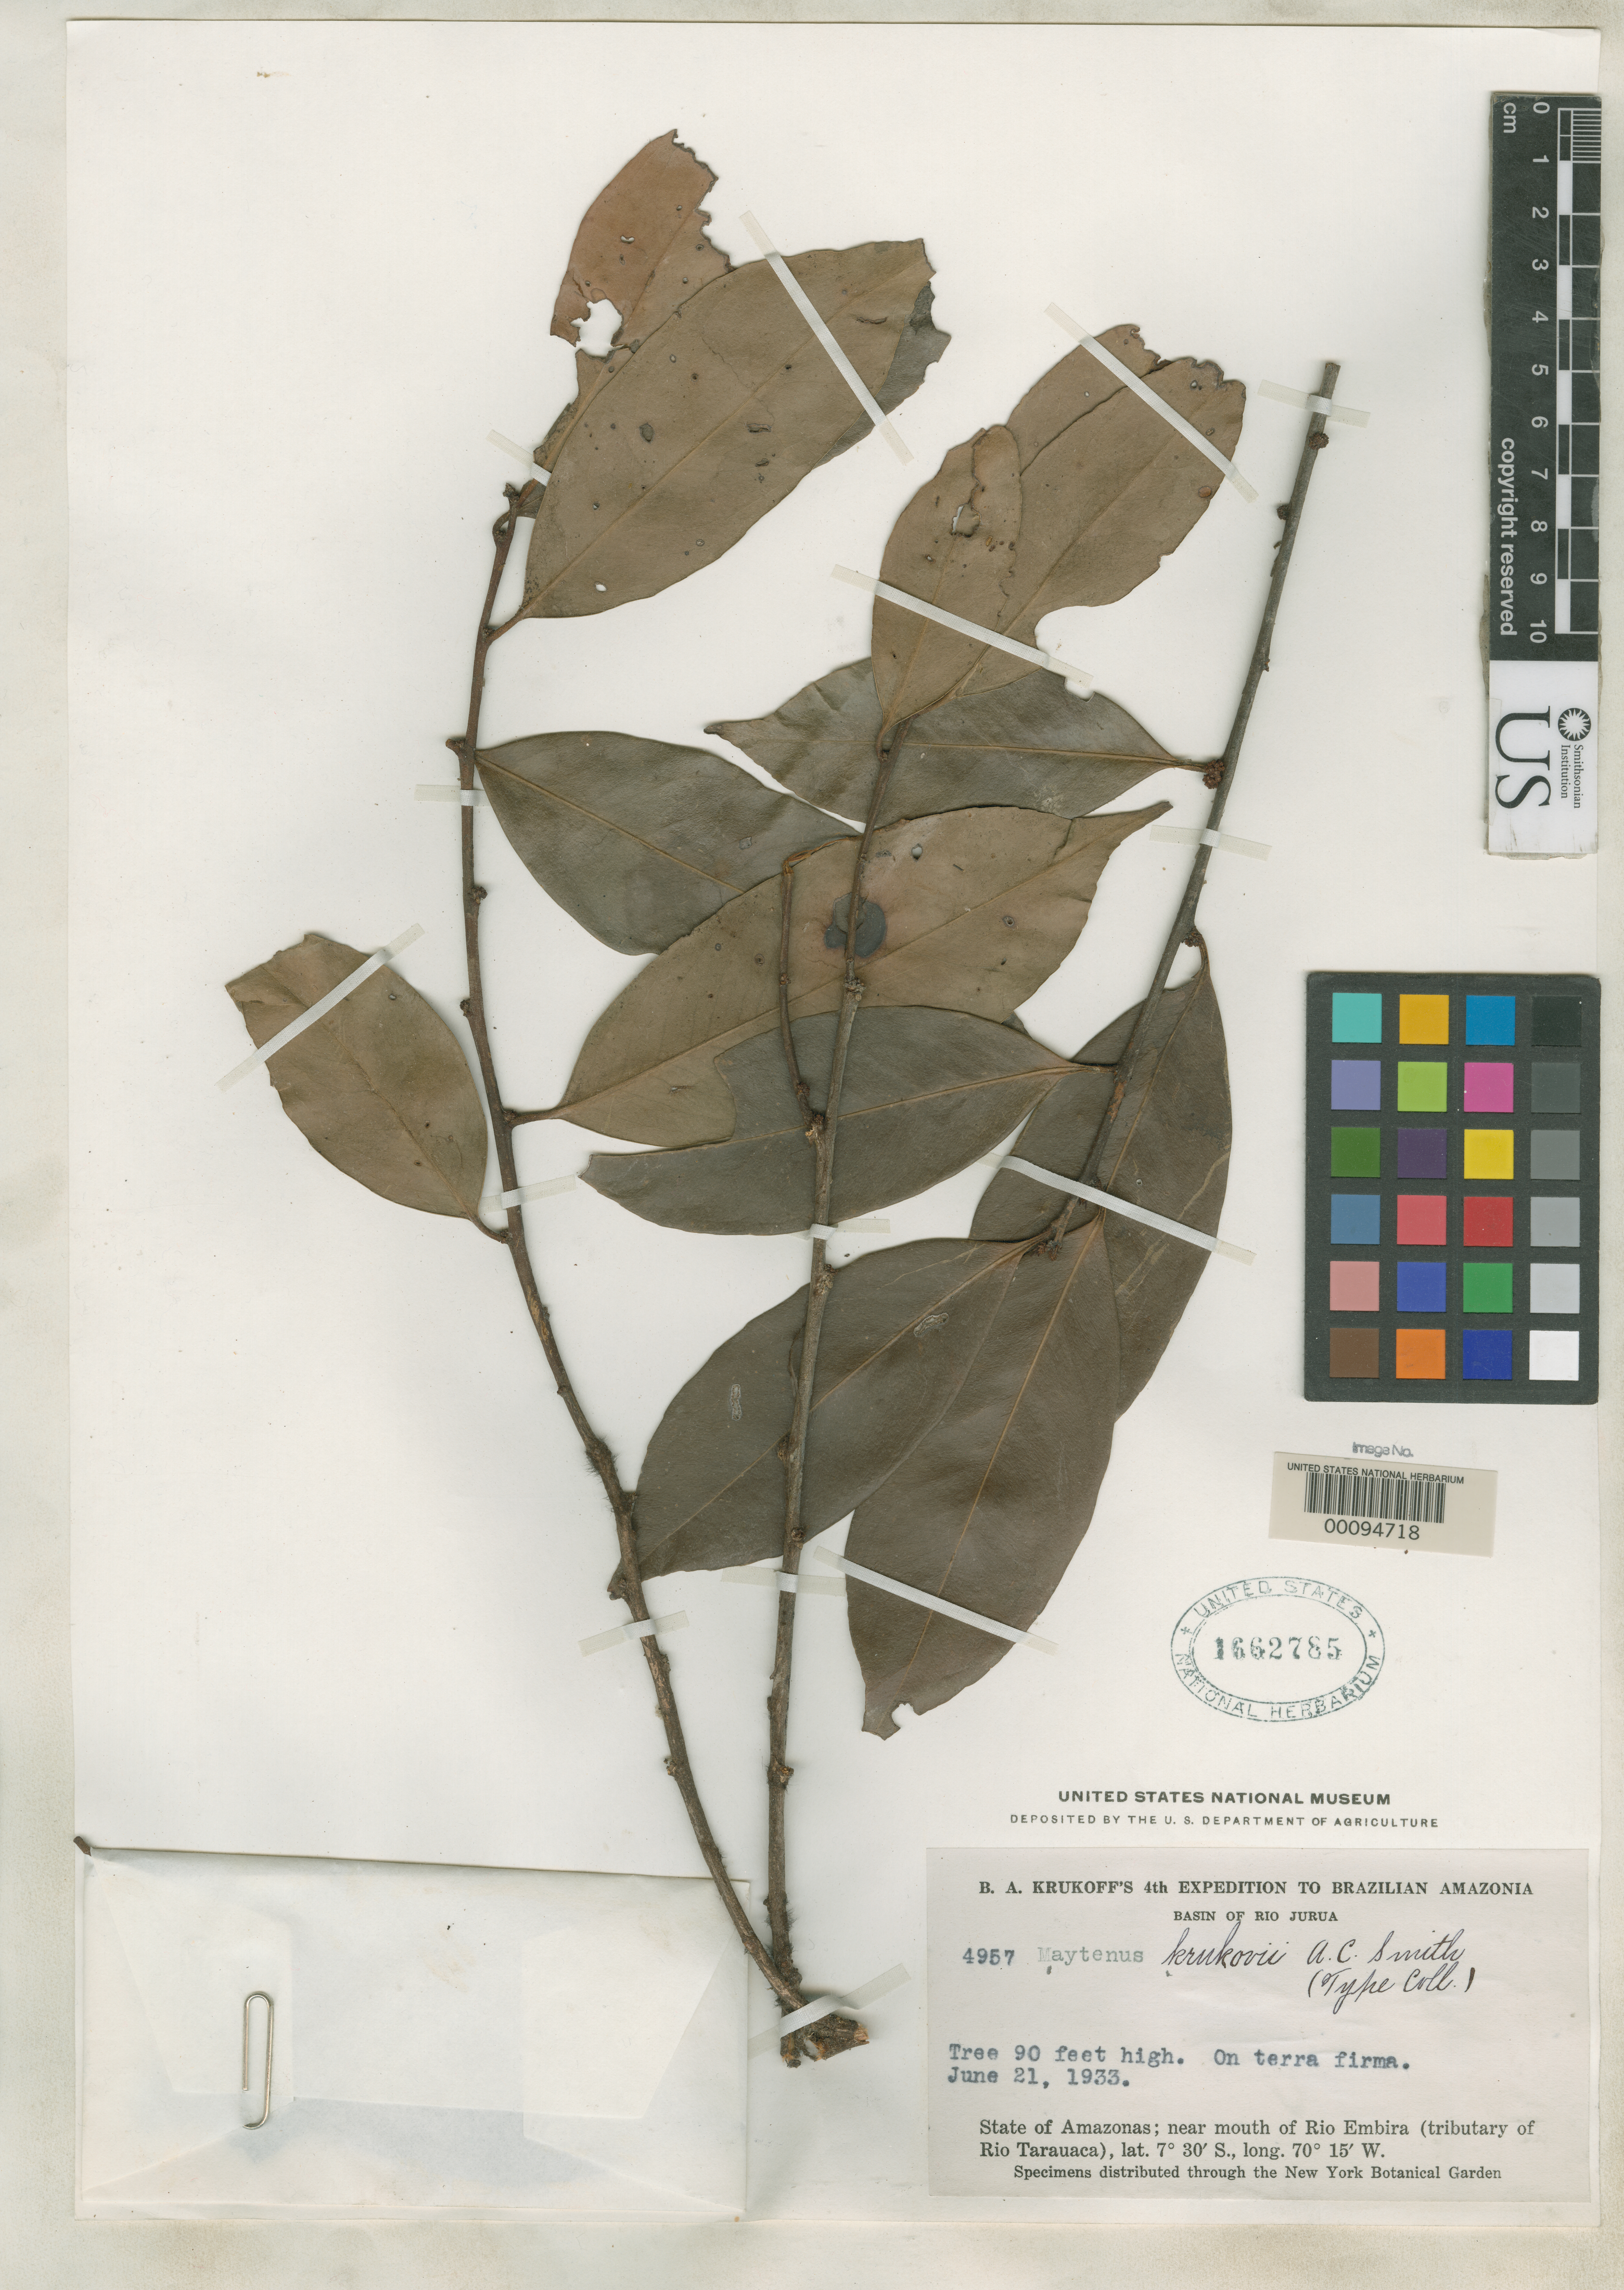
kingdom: Plantae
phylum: Tracheophyta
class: Magnoliopsida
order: Celastrales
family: Celastraceae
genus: Maytenus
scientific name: Maytenus krukovii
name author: A.C. Sm.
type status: Isotype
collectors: B. A. Krukoff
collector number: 4957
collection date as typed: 21 Jun 1933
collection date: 1933-06-21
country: Brazil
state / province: Amazonas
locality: Near mouth of Rio Embira, tributary Riotarauaca.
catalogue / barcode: US 1662785